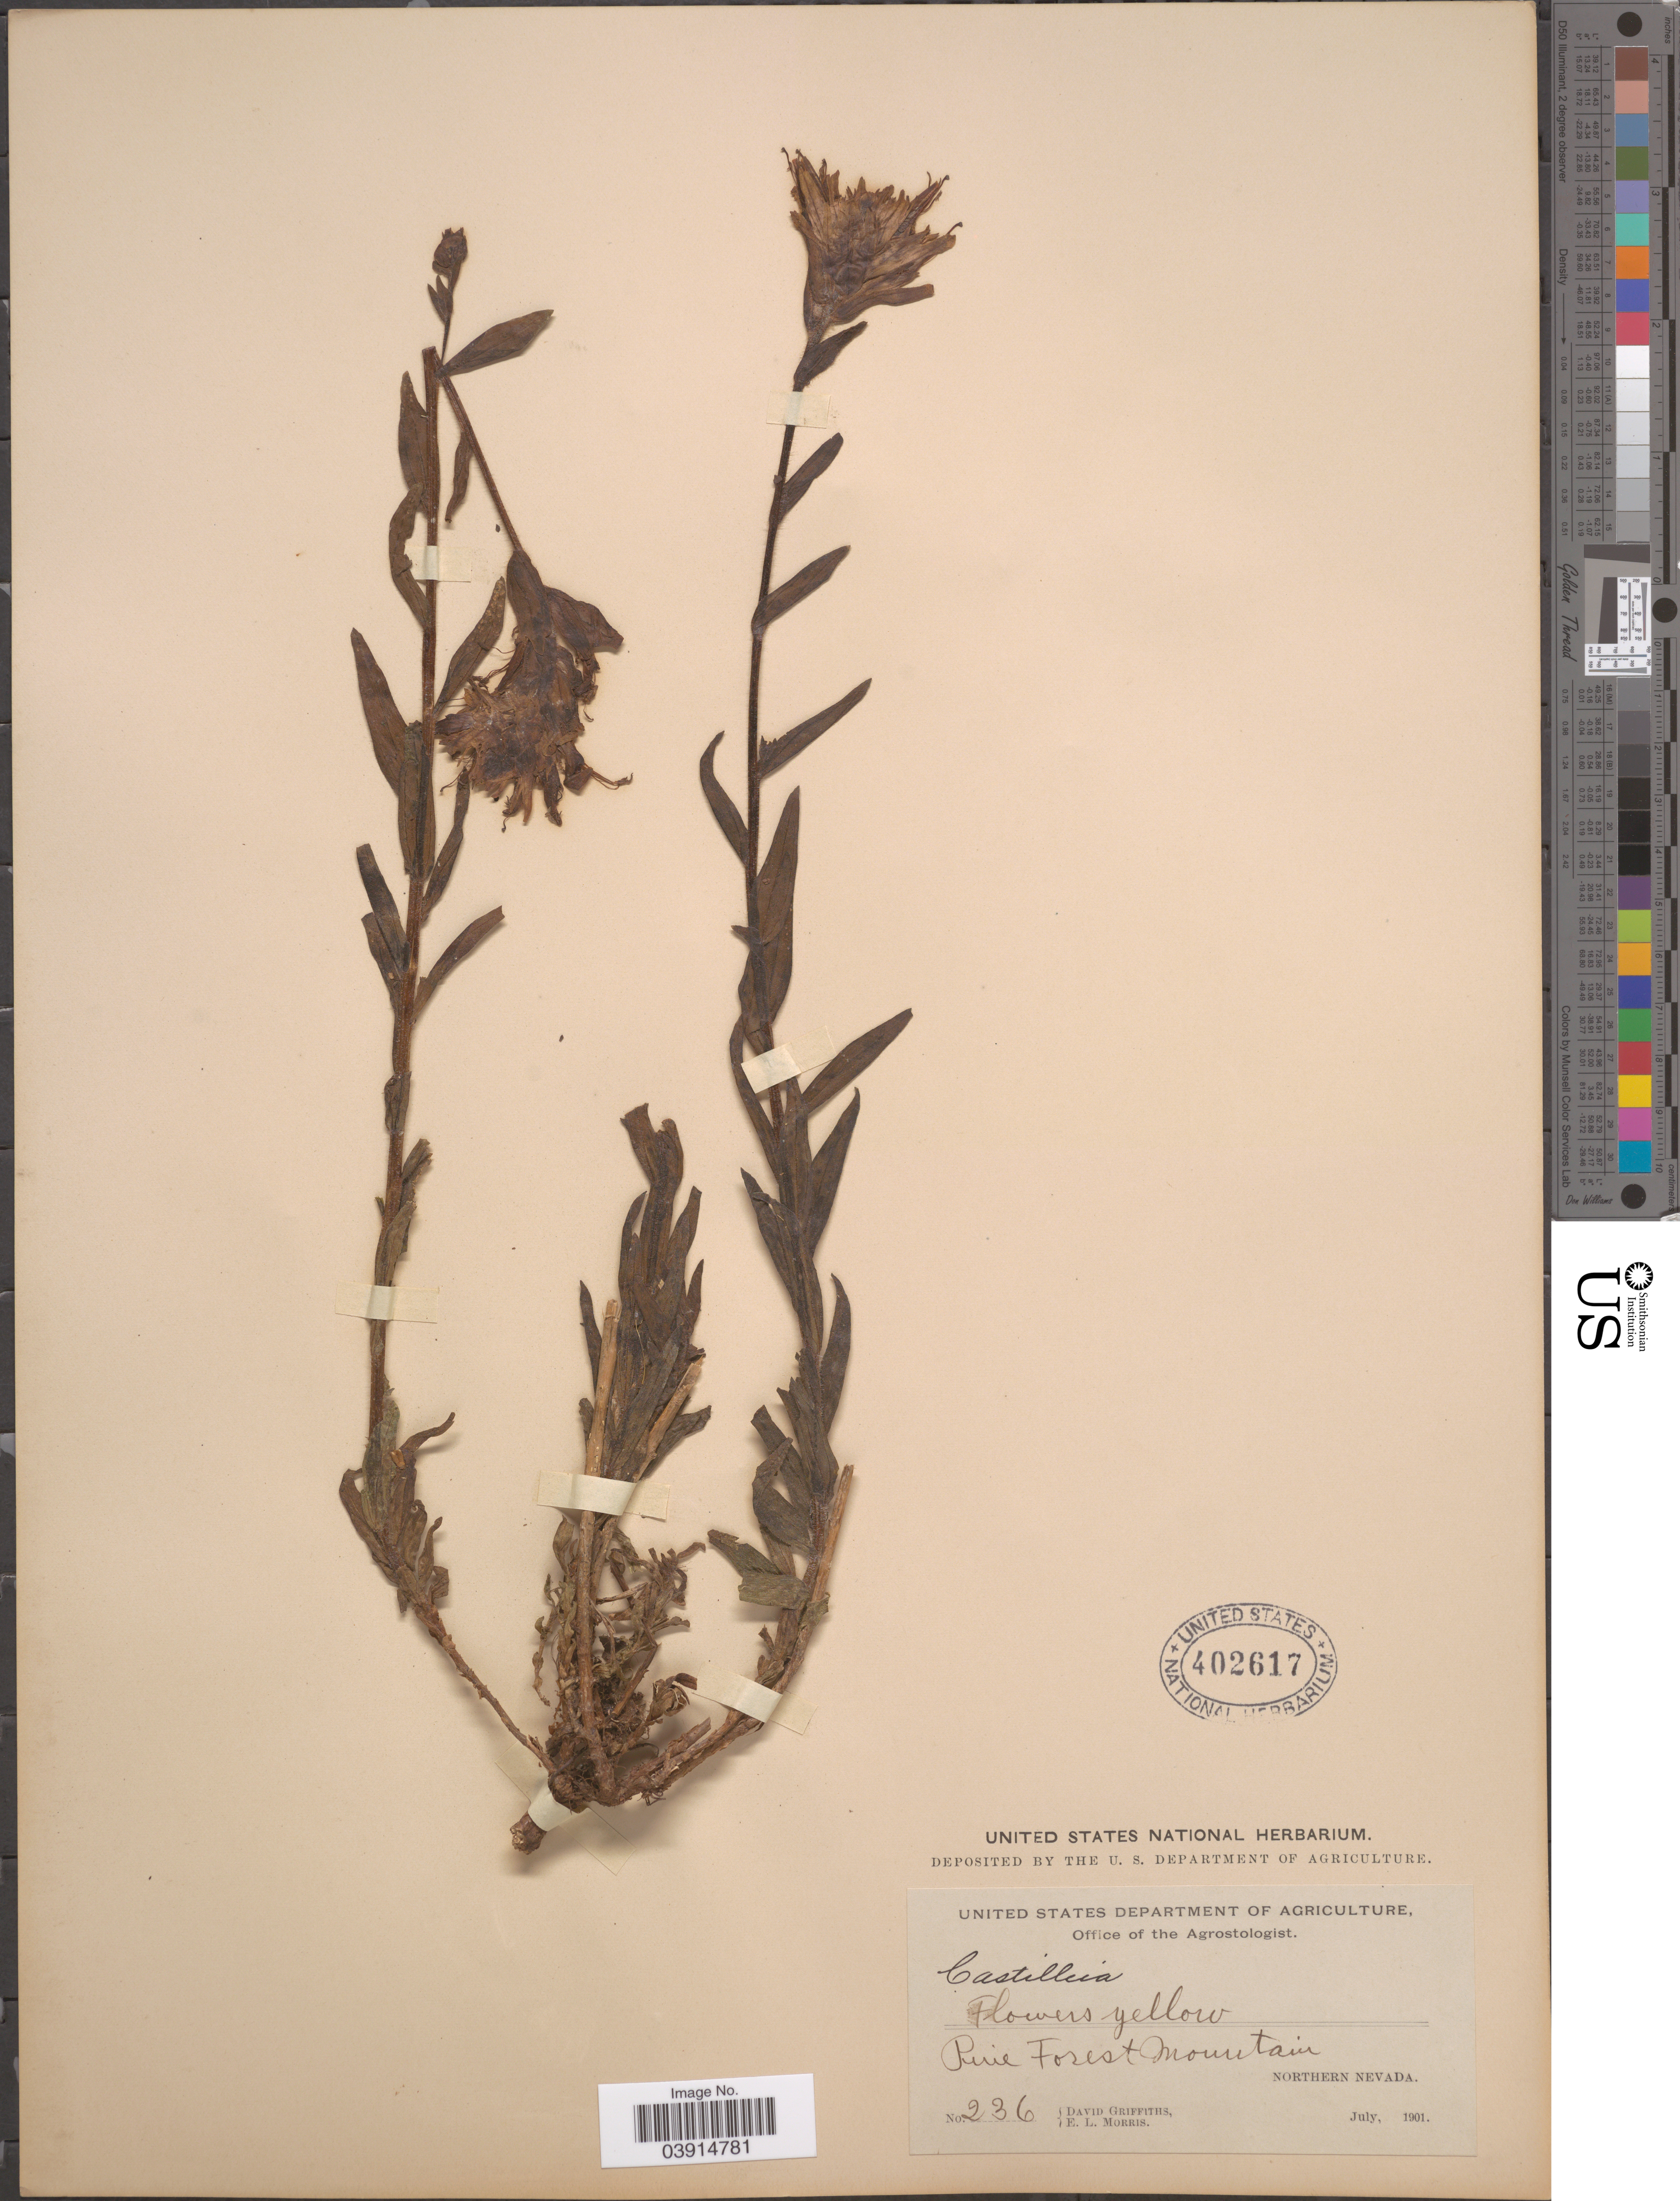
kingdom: Plantae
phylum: Tracheophyta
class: Magnoliopsida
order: Lamiales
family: Orobanchaceae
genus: Castilleja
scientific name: Castilleja sp.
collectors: D. Griffiths & E. Morris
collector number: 236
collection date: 1901-07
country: United States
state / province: Nevada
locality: Pine Forest Mountain, Northern Nevada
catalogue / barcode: US 402617